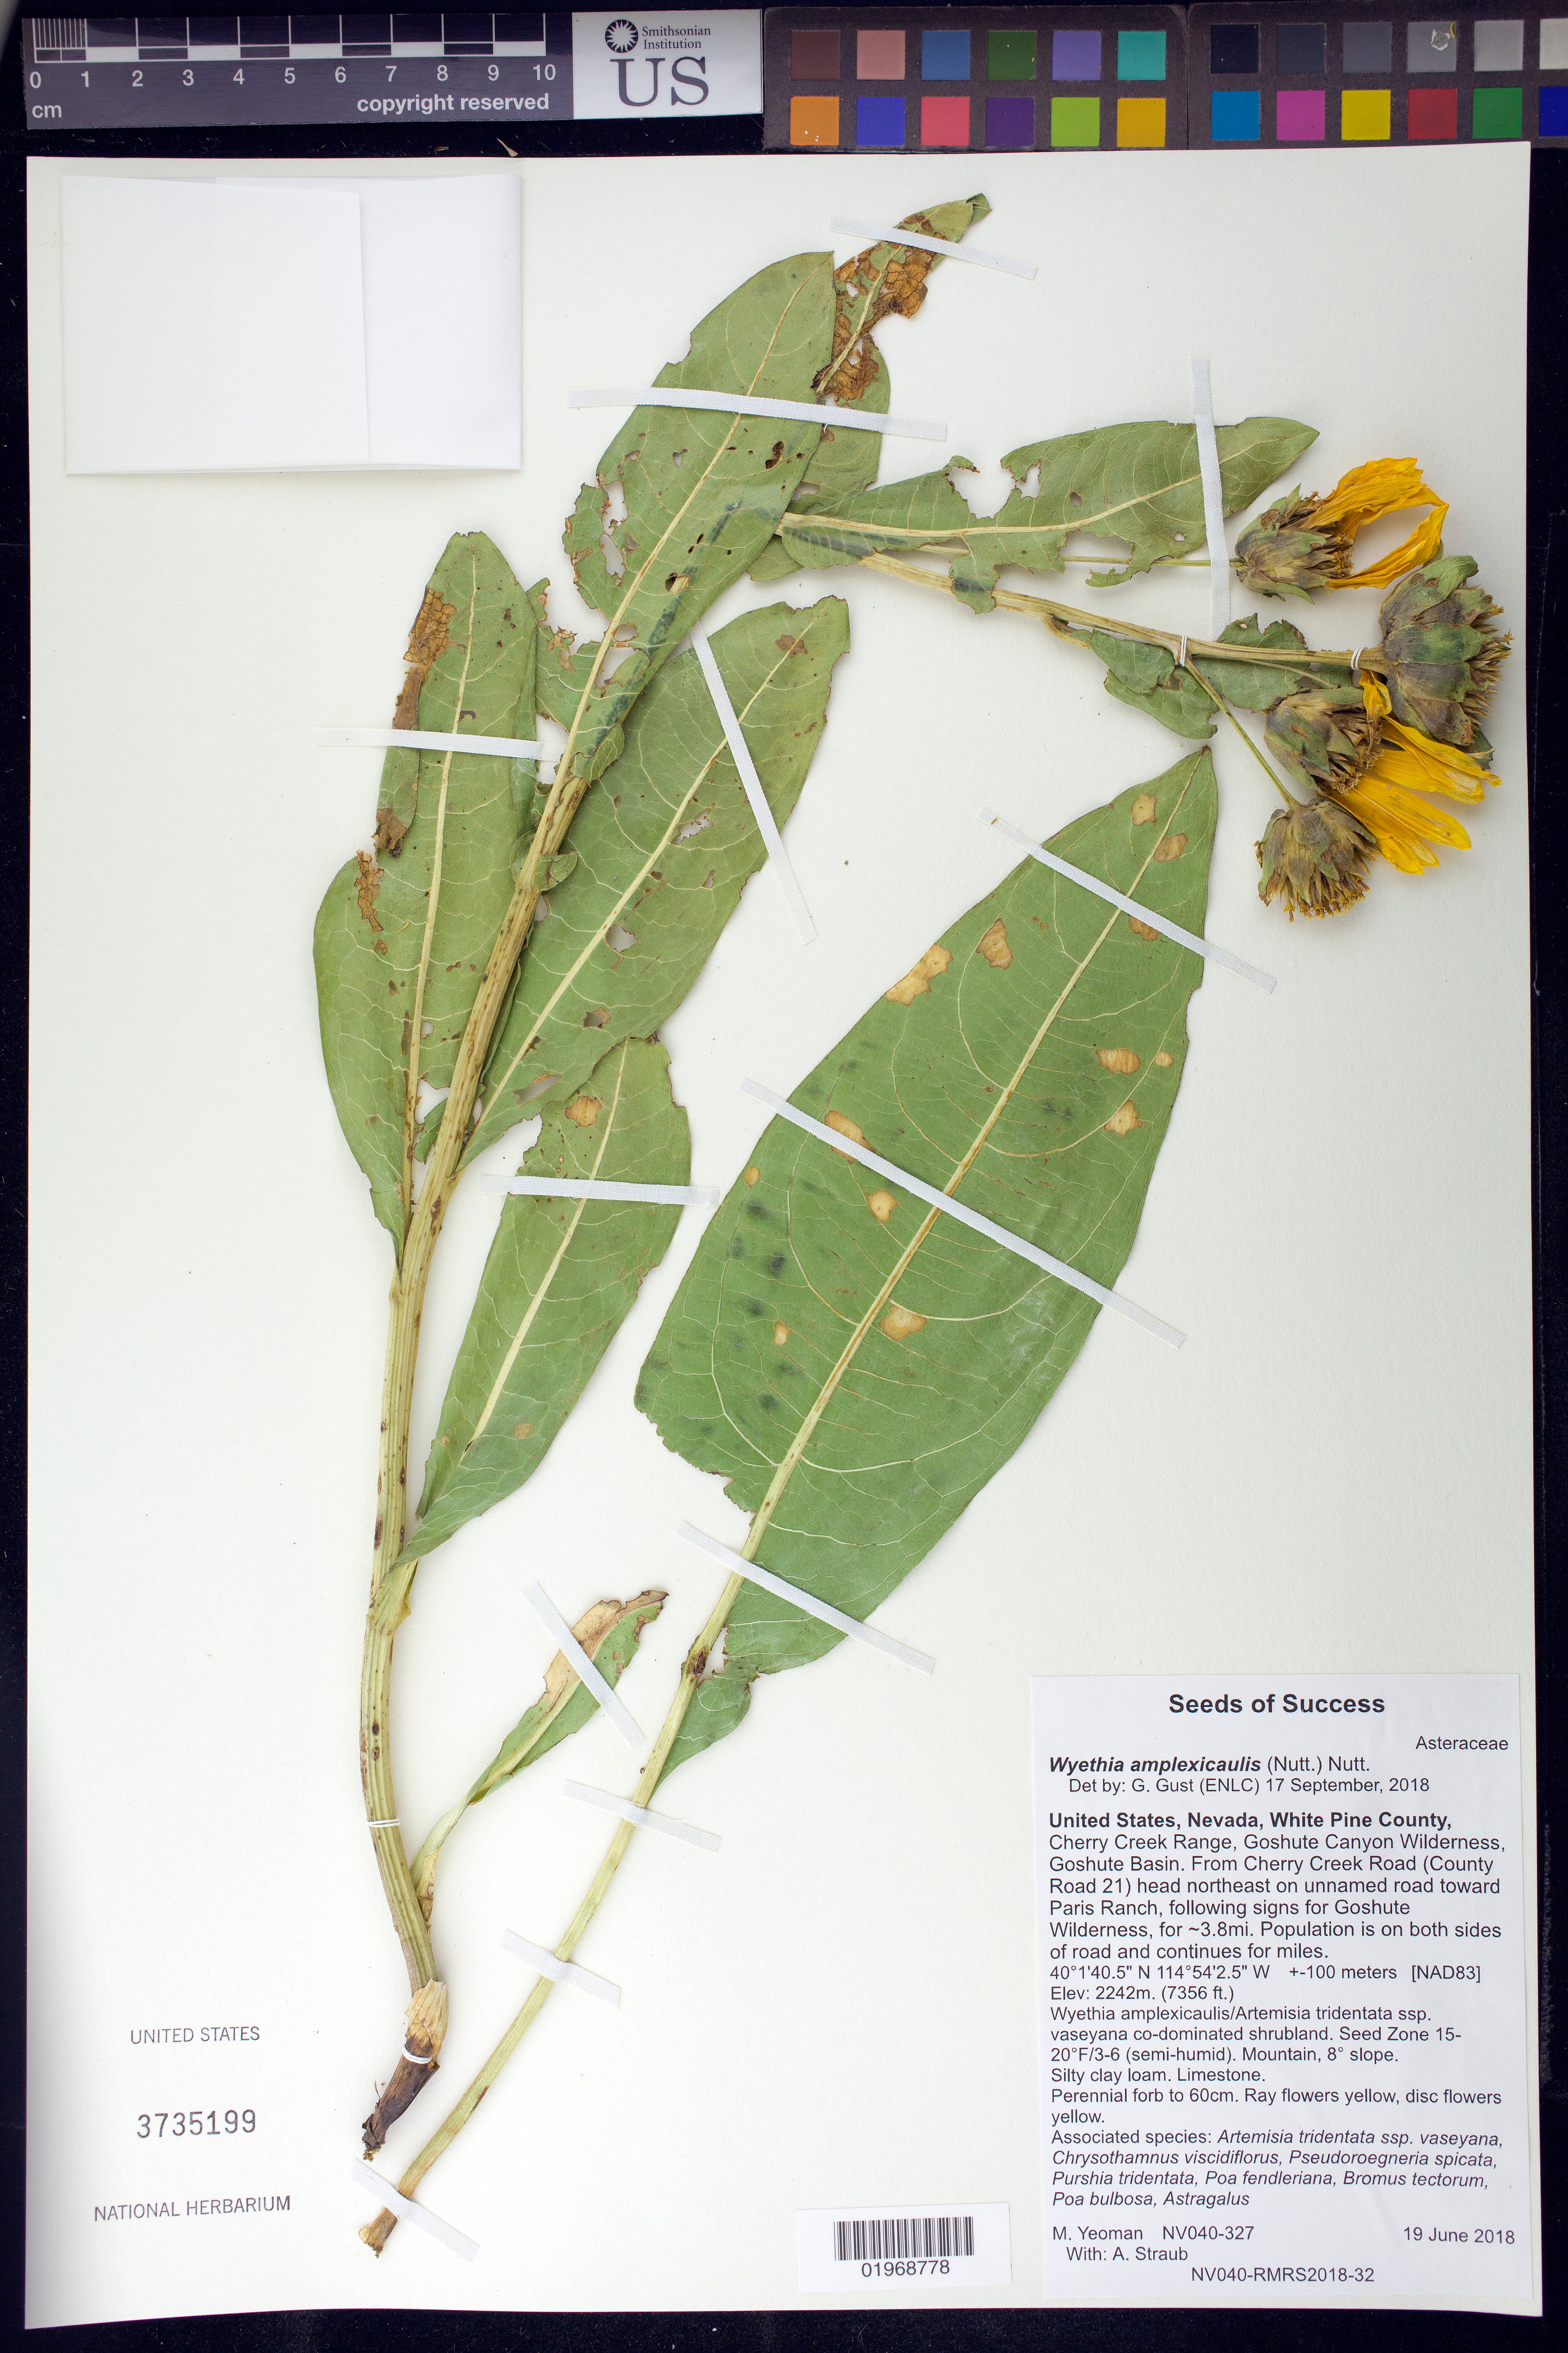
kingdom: Plantae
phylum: Tracheophyta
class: Magnoliopsida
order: Asterales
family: Asteraceae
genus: Wyethia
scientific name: Wyethia amplexicaulis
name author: Nutt.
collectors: M. Yeoman & A. Straub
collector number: NV040-RMRS2018-32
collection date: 2018-06-19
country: United States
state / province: Nevada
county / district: White Pine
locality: Goshute Canyon Wilderness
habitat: Silty clay loam, limestone.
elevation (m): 2242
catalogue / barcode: US 3735199